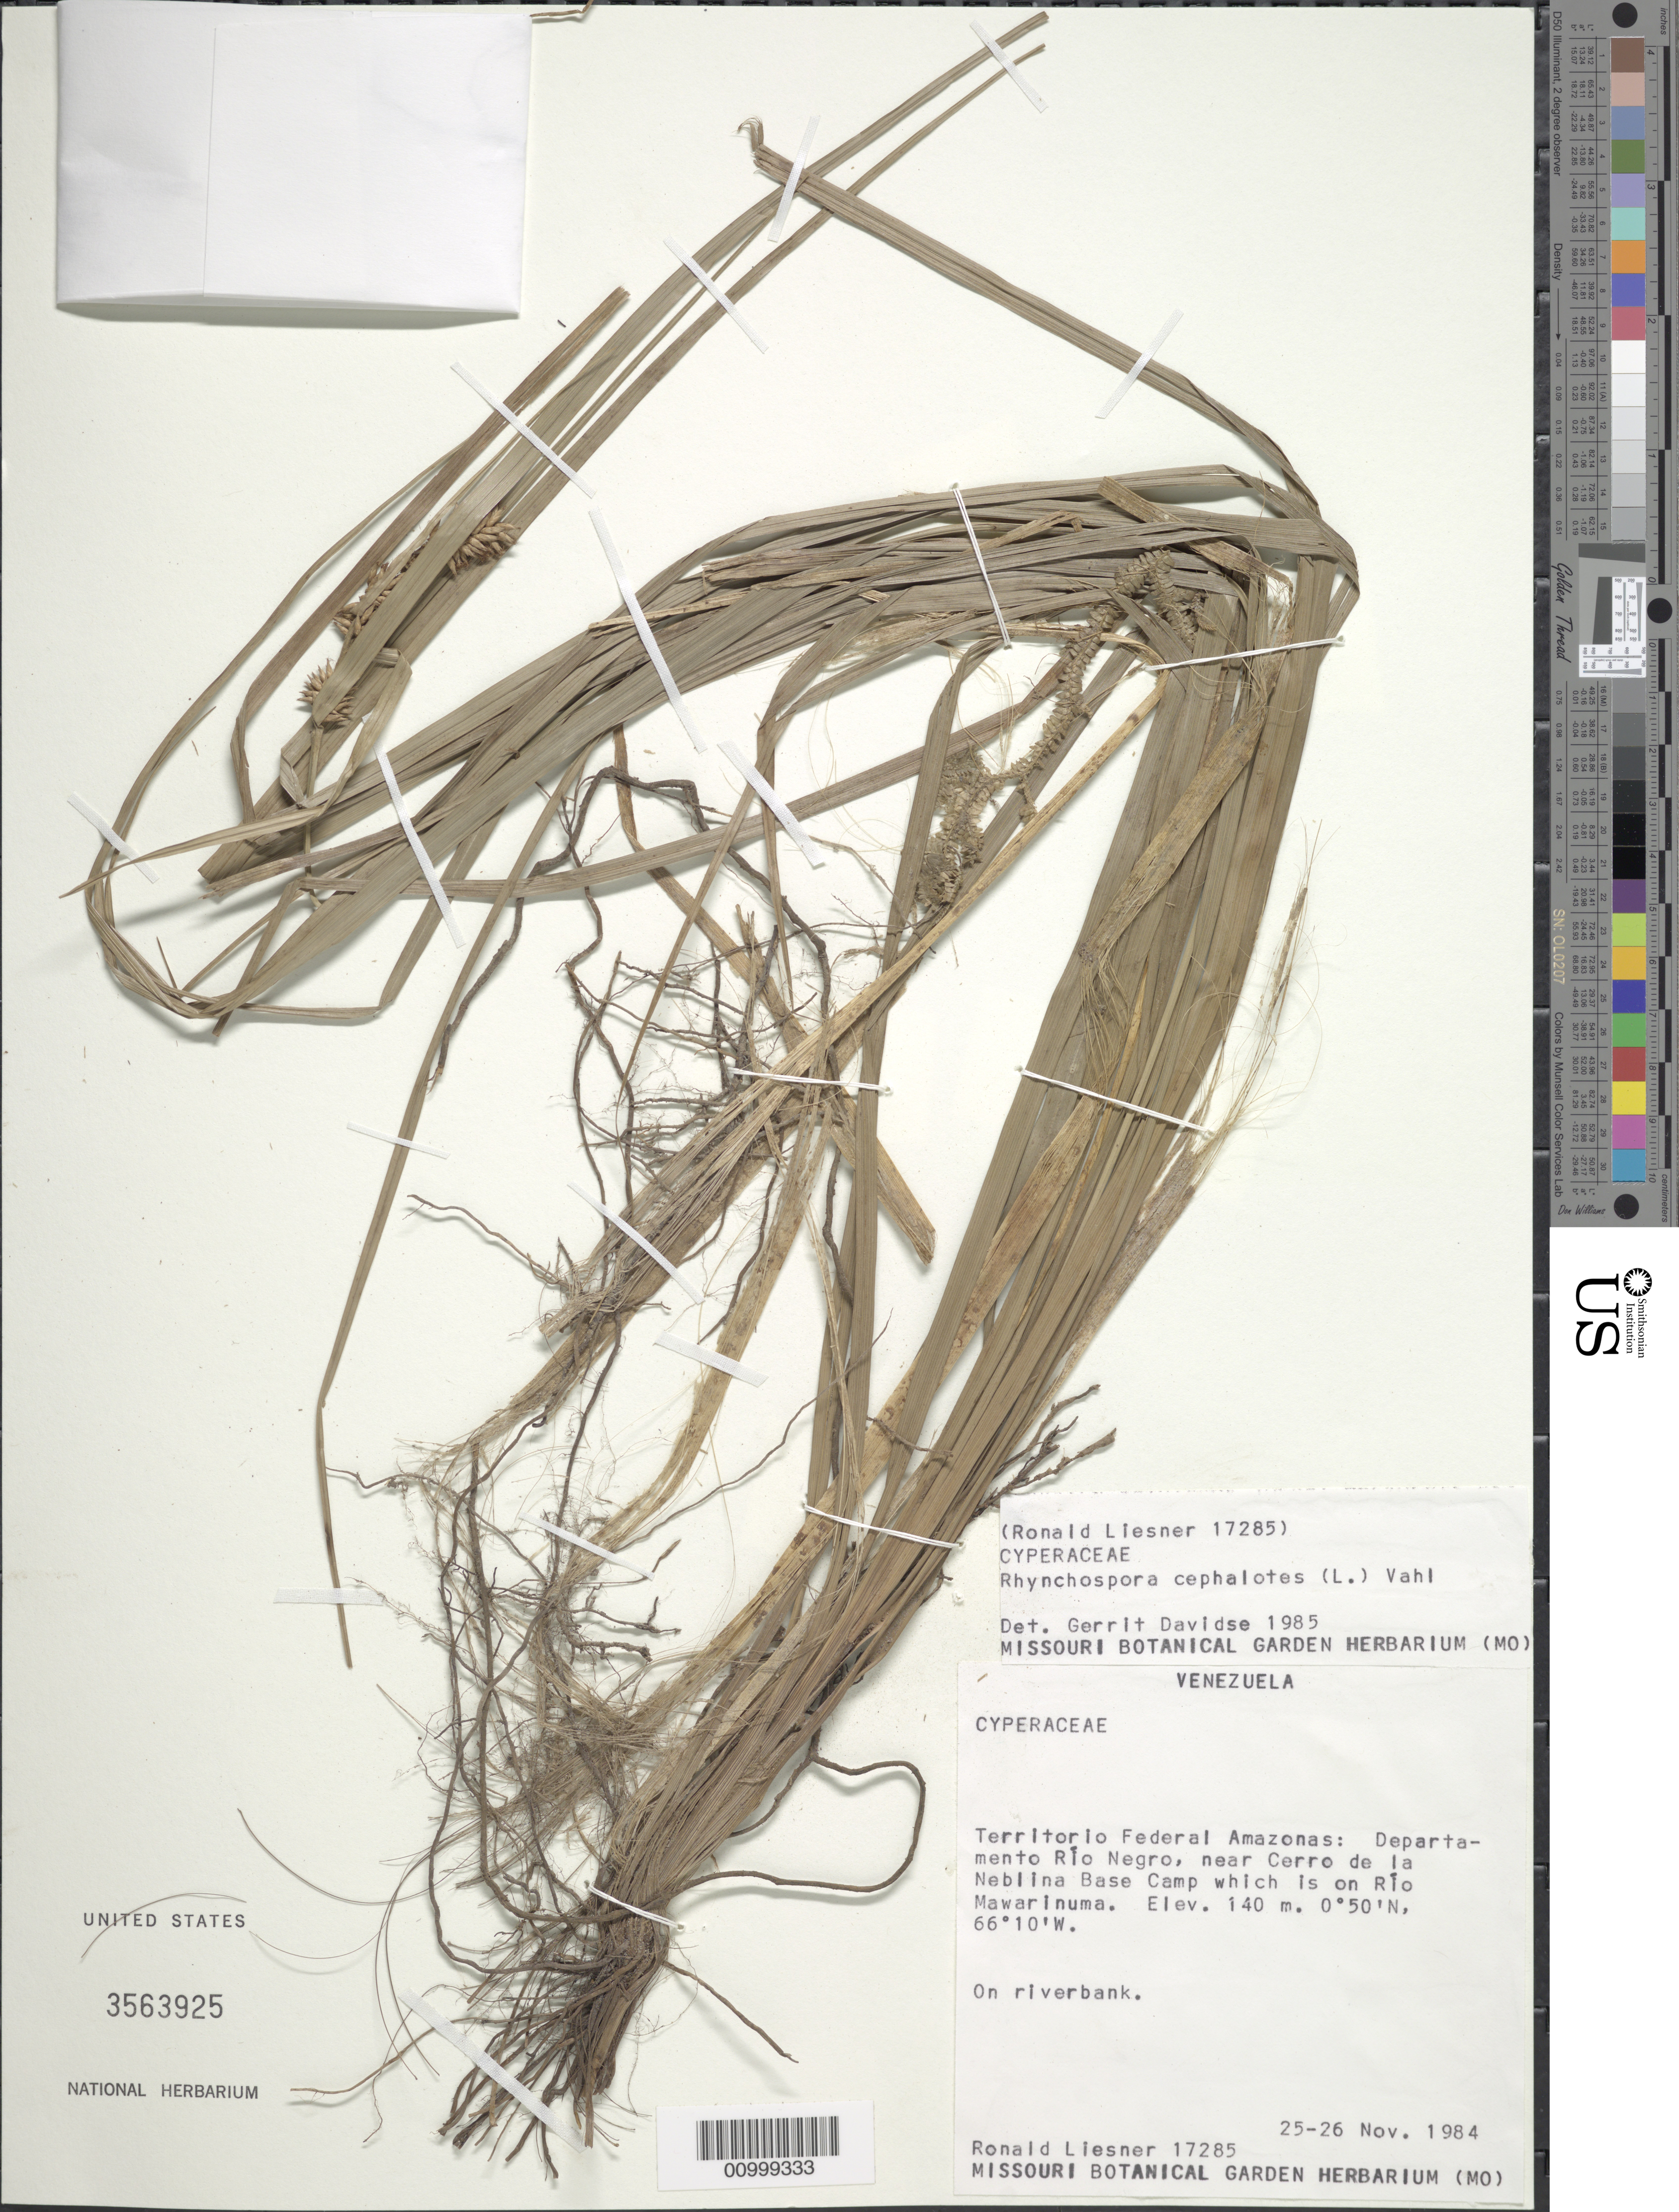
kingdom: Plantae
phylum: Tracheophyta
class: Liliopsida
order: Poales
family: Cyperaceae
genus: Rhynchospora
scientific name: Rhynchospora cephalotes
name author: (L.) Vahl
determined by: Davidse, Gerrit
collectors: R. L. Liesner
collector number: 17285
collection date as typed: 25-26 November 1984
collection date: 1984-11-25/1984-11-26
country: Venezuela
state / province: Amazonas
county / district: Río Negro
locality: Near Cerro de la Neblina Base Camp, which is on Rio Mawarinuma.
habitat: On riverbank.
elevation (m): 140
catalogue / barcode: US 3563925